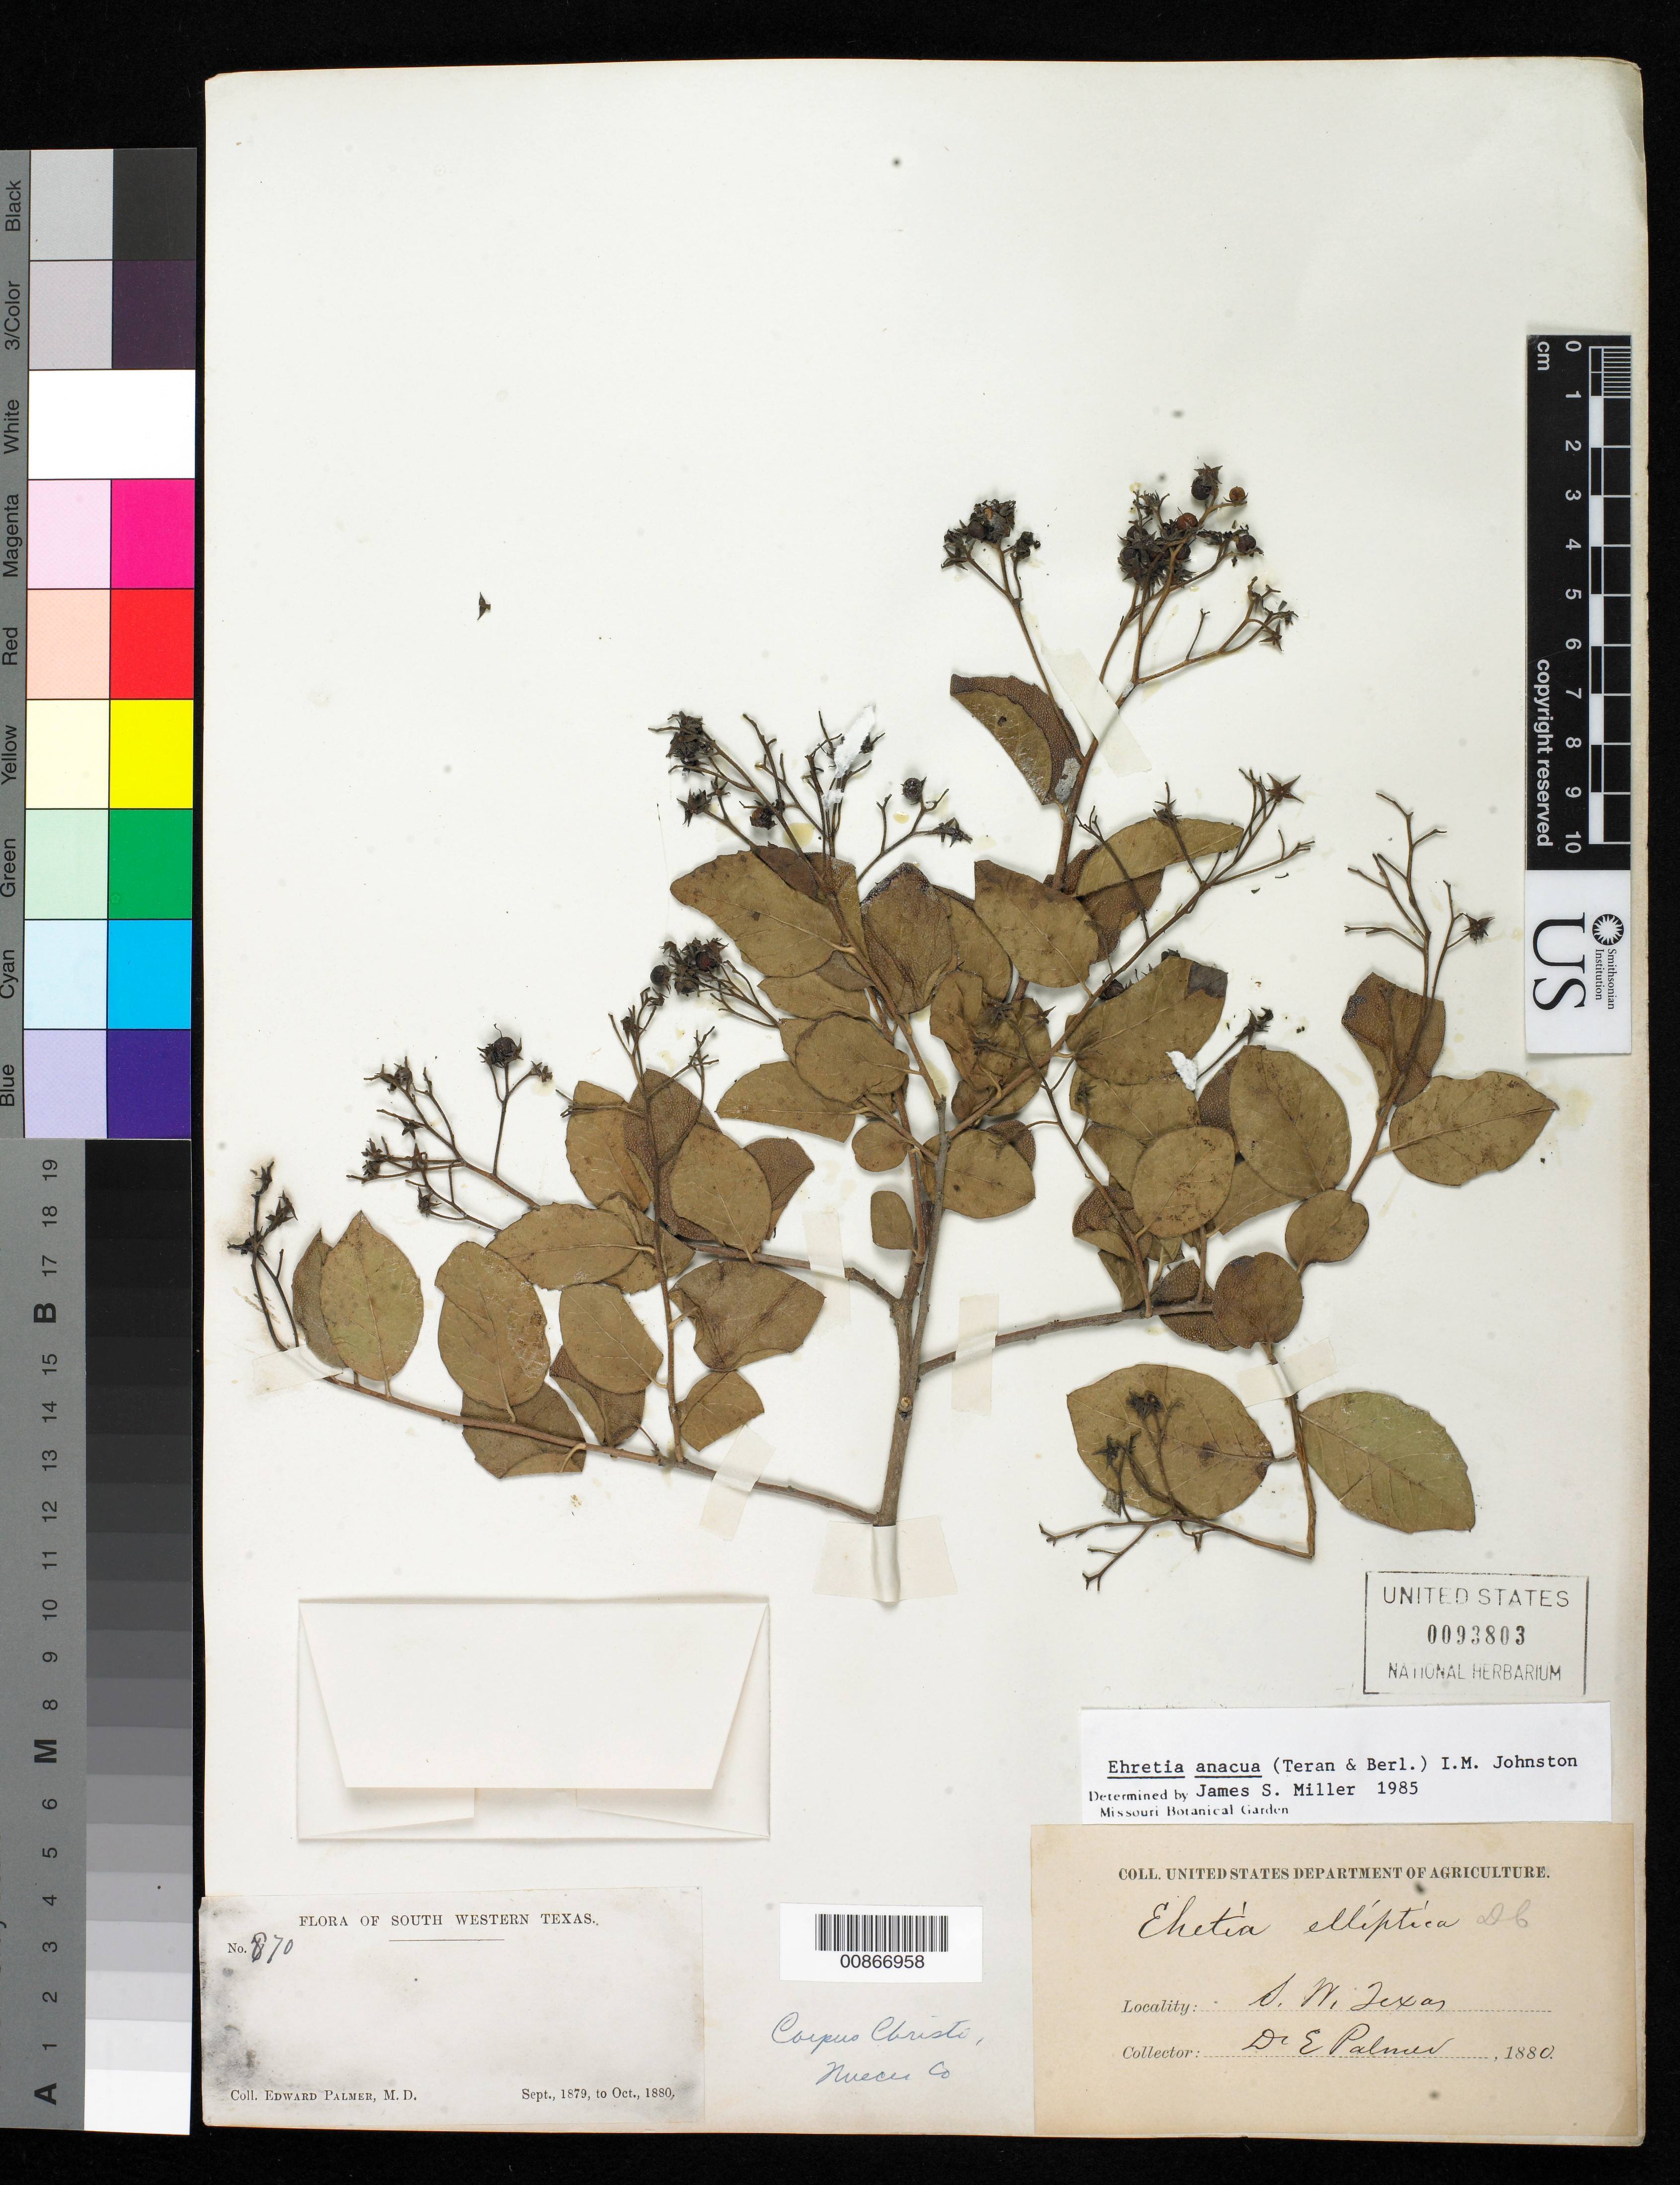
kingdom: Plantae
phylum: Tracheophyta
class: Magnoliopsida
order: Boraginales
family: Ehretiaceae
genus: Ehretia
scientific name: Ehretia anacua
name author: (Terán & Berland.) I.M. Johnst.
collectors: E. Palmer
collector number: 870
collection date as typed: Sep 1879 to -- Oct 1880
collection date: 1879-09/1880-10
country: United States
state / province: Texas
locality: SW Texas.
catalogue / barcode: US 93803